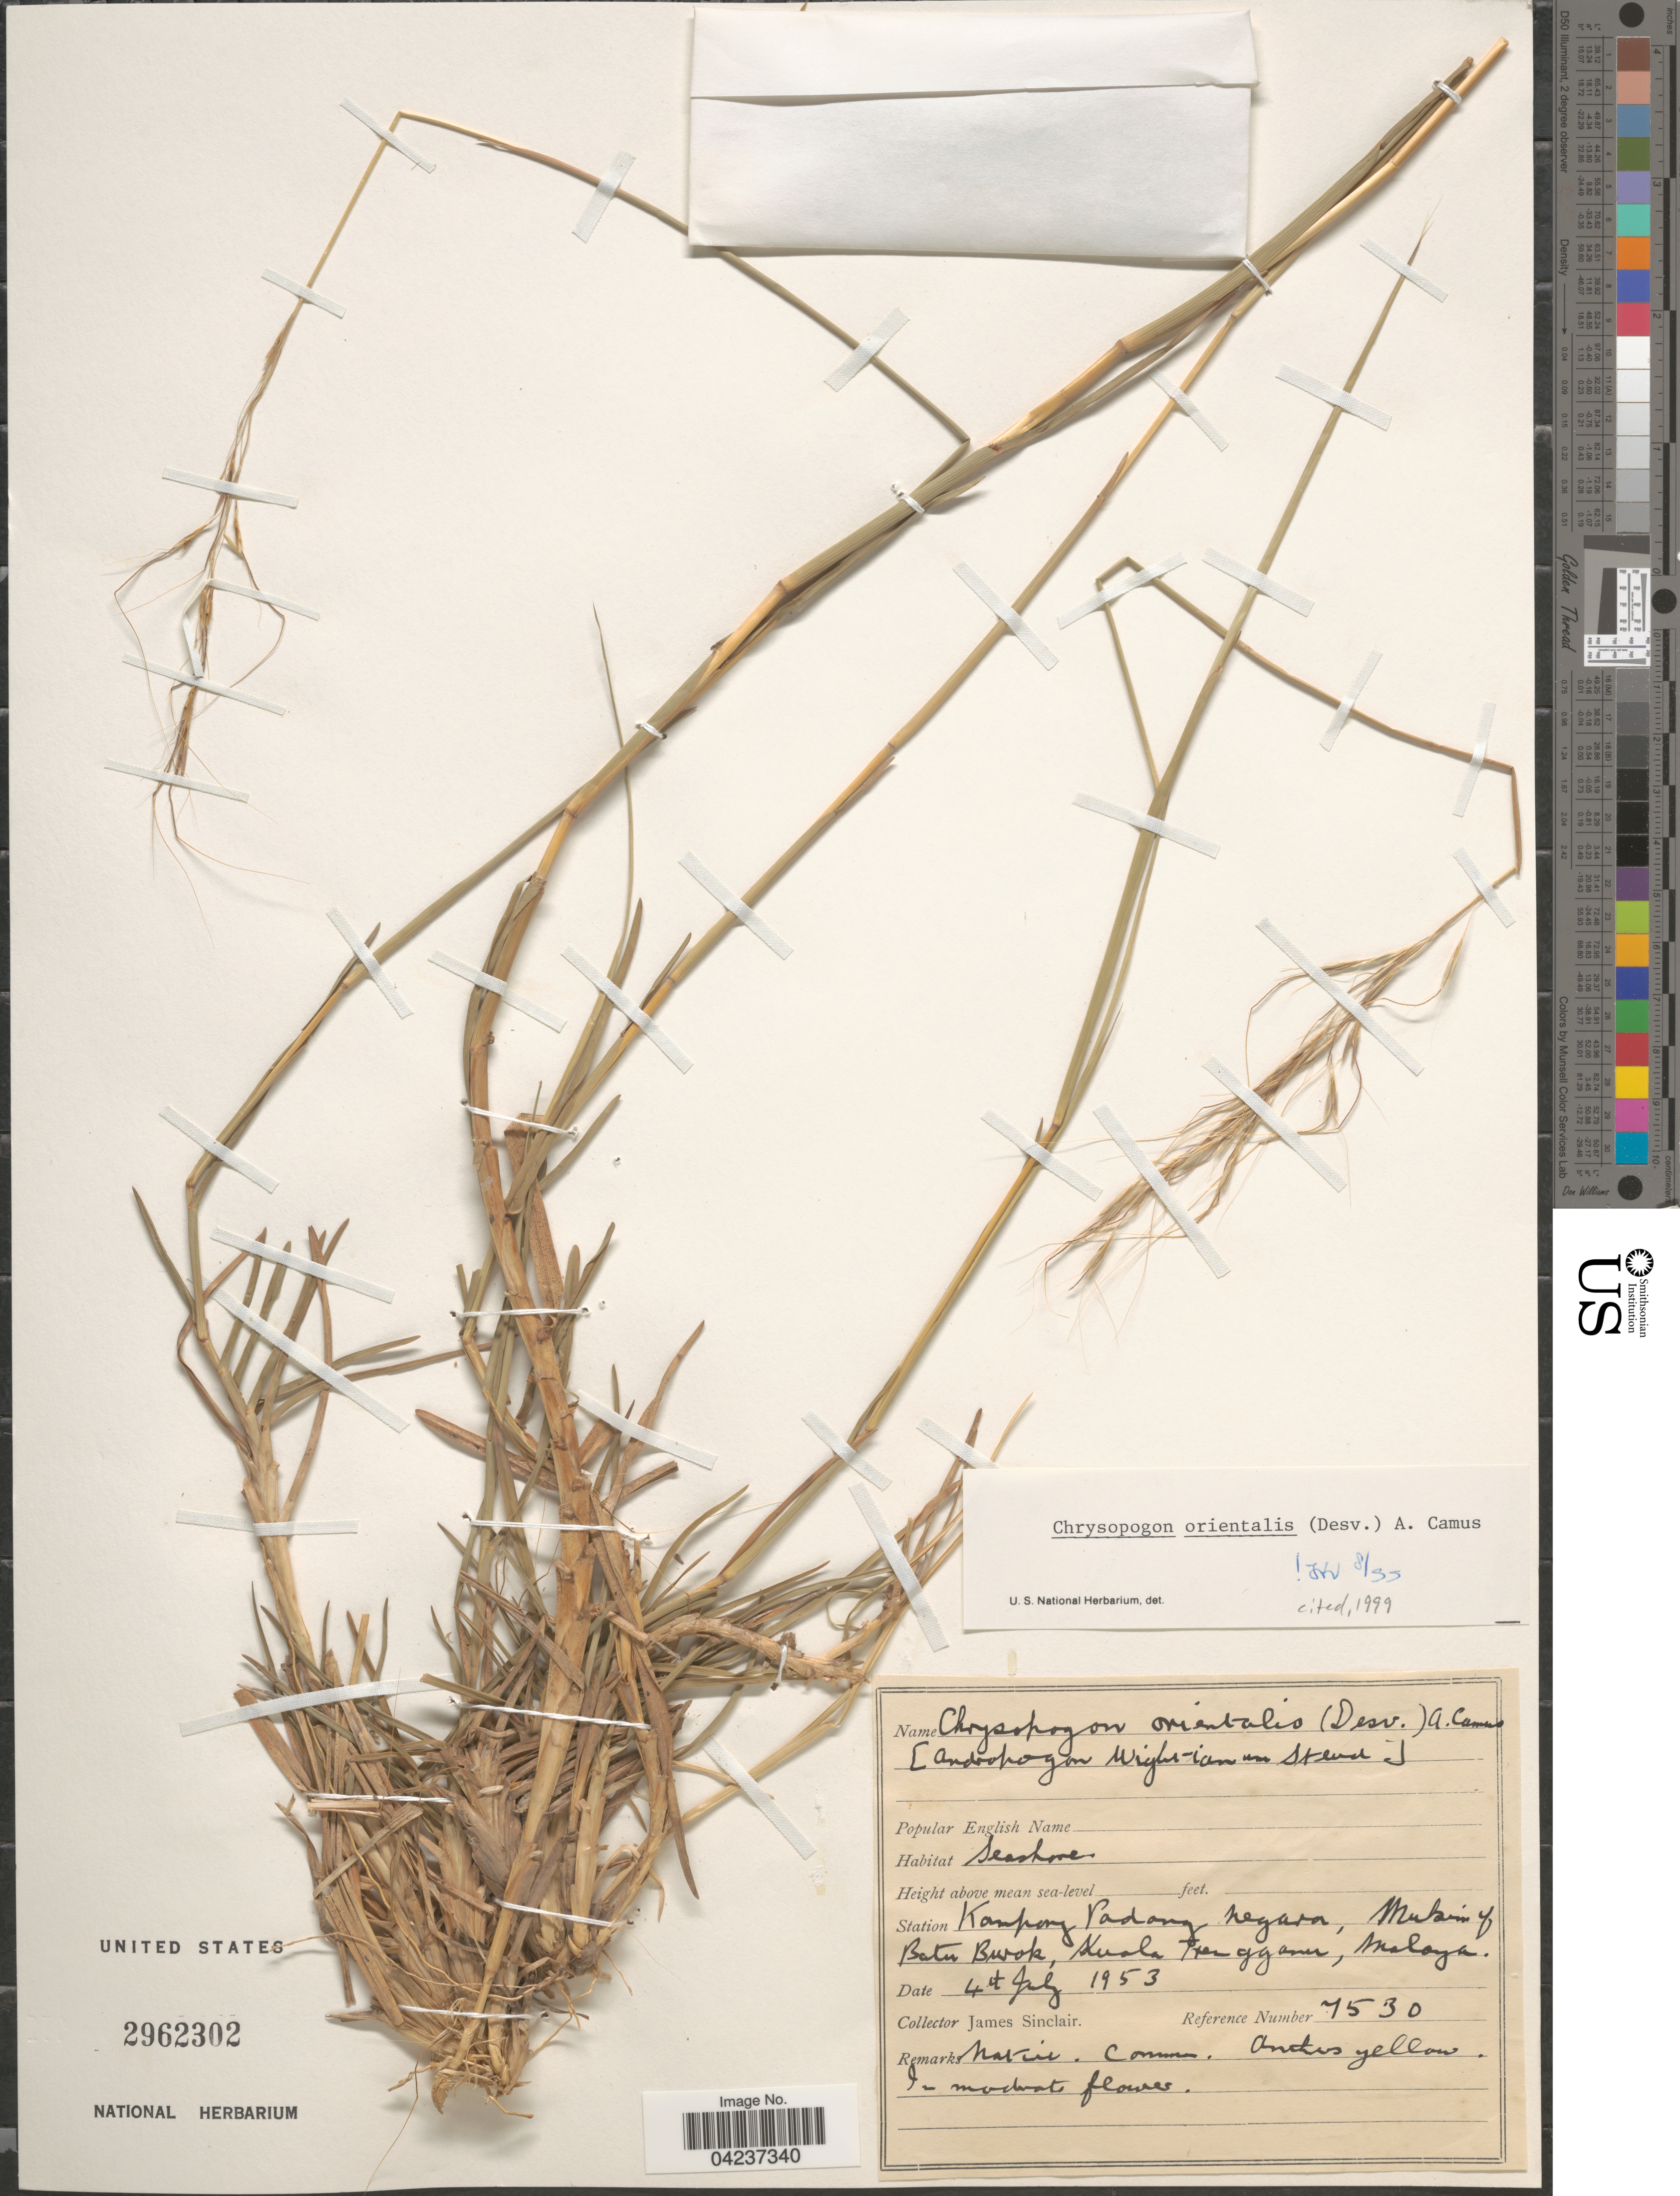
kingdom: Plantae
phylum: Tracheophyta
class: Liliopsida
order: Poales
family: Poaceae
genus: Chrysopogon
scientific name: Chrysopogon orientalis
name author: (Desv.) A. Camus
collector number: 7530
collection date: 1953-07-04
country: Malaysia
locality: Kampong Padang Negara, Muhain [interpreted] of Batu Bwok, Kuala Trengganu, Malaya.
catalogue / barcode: US 2962302